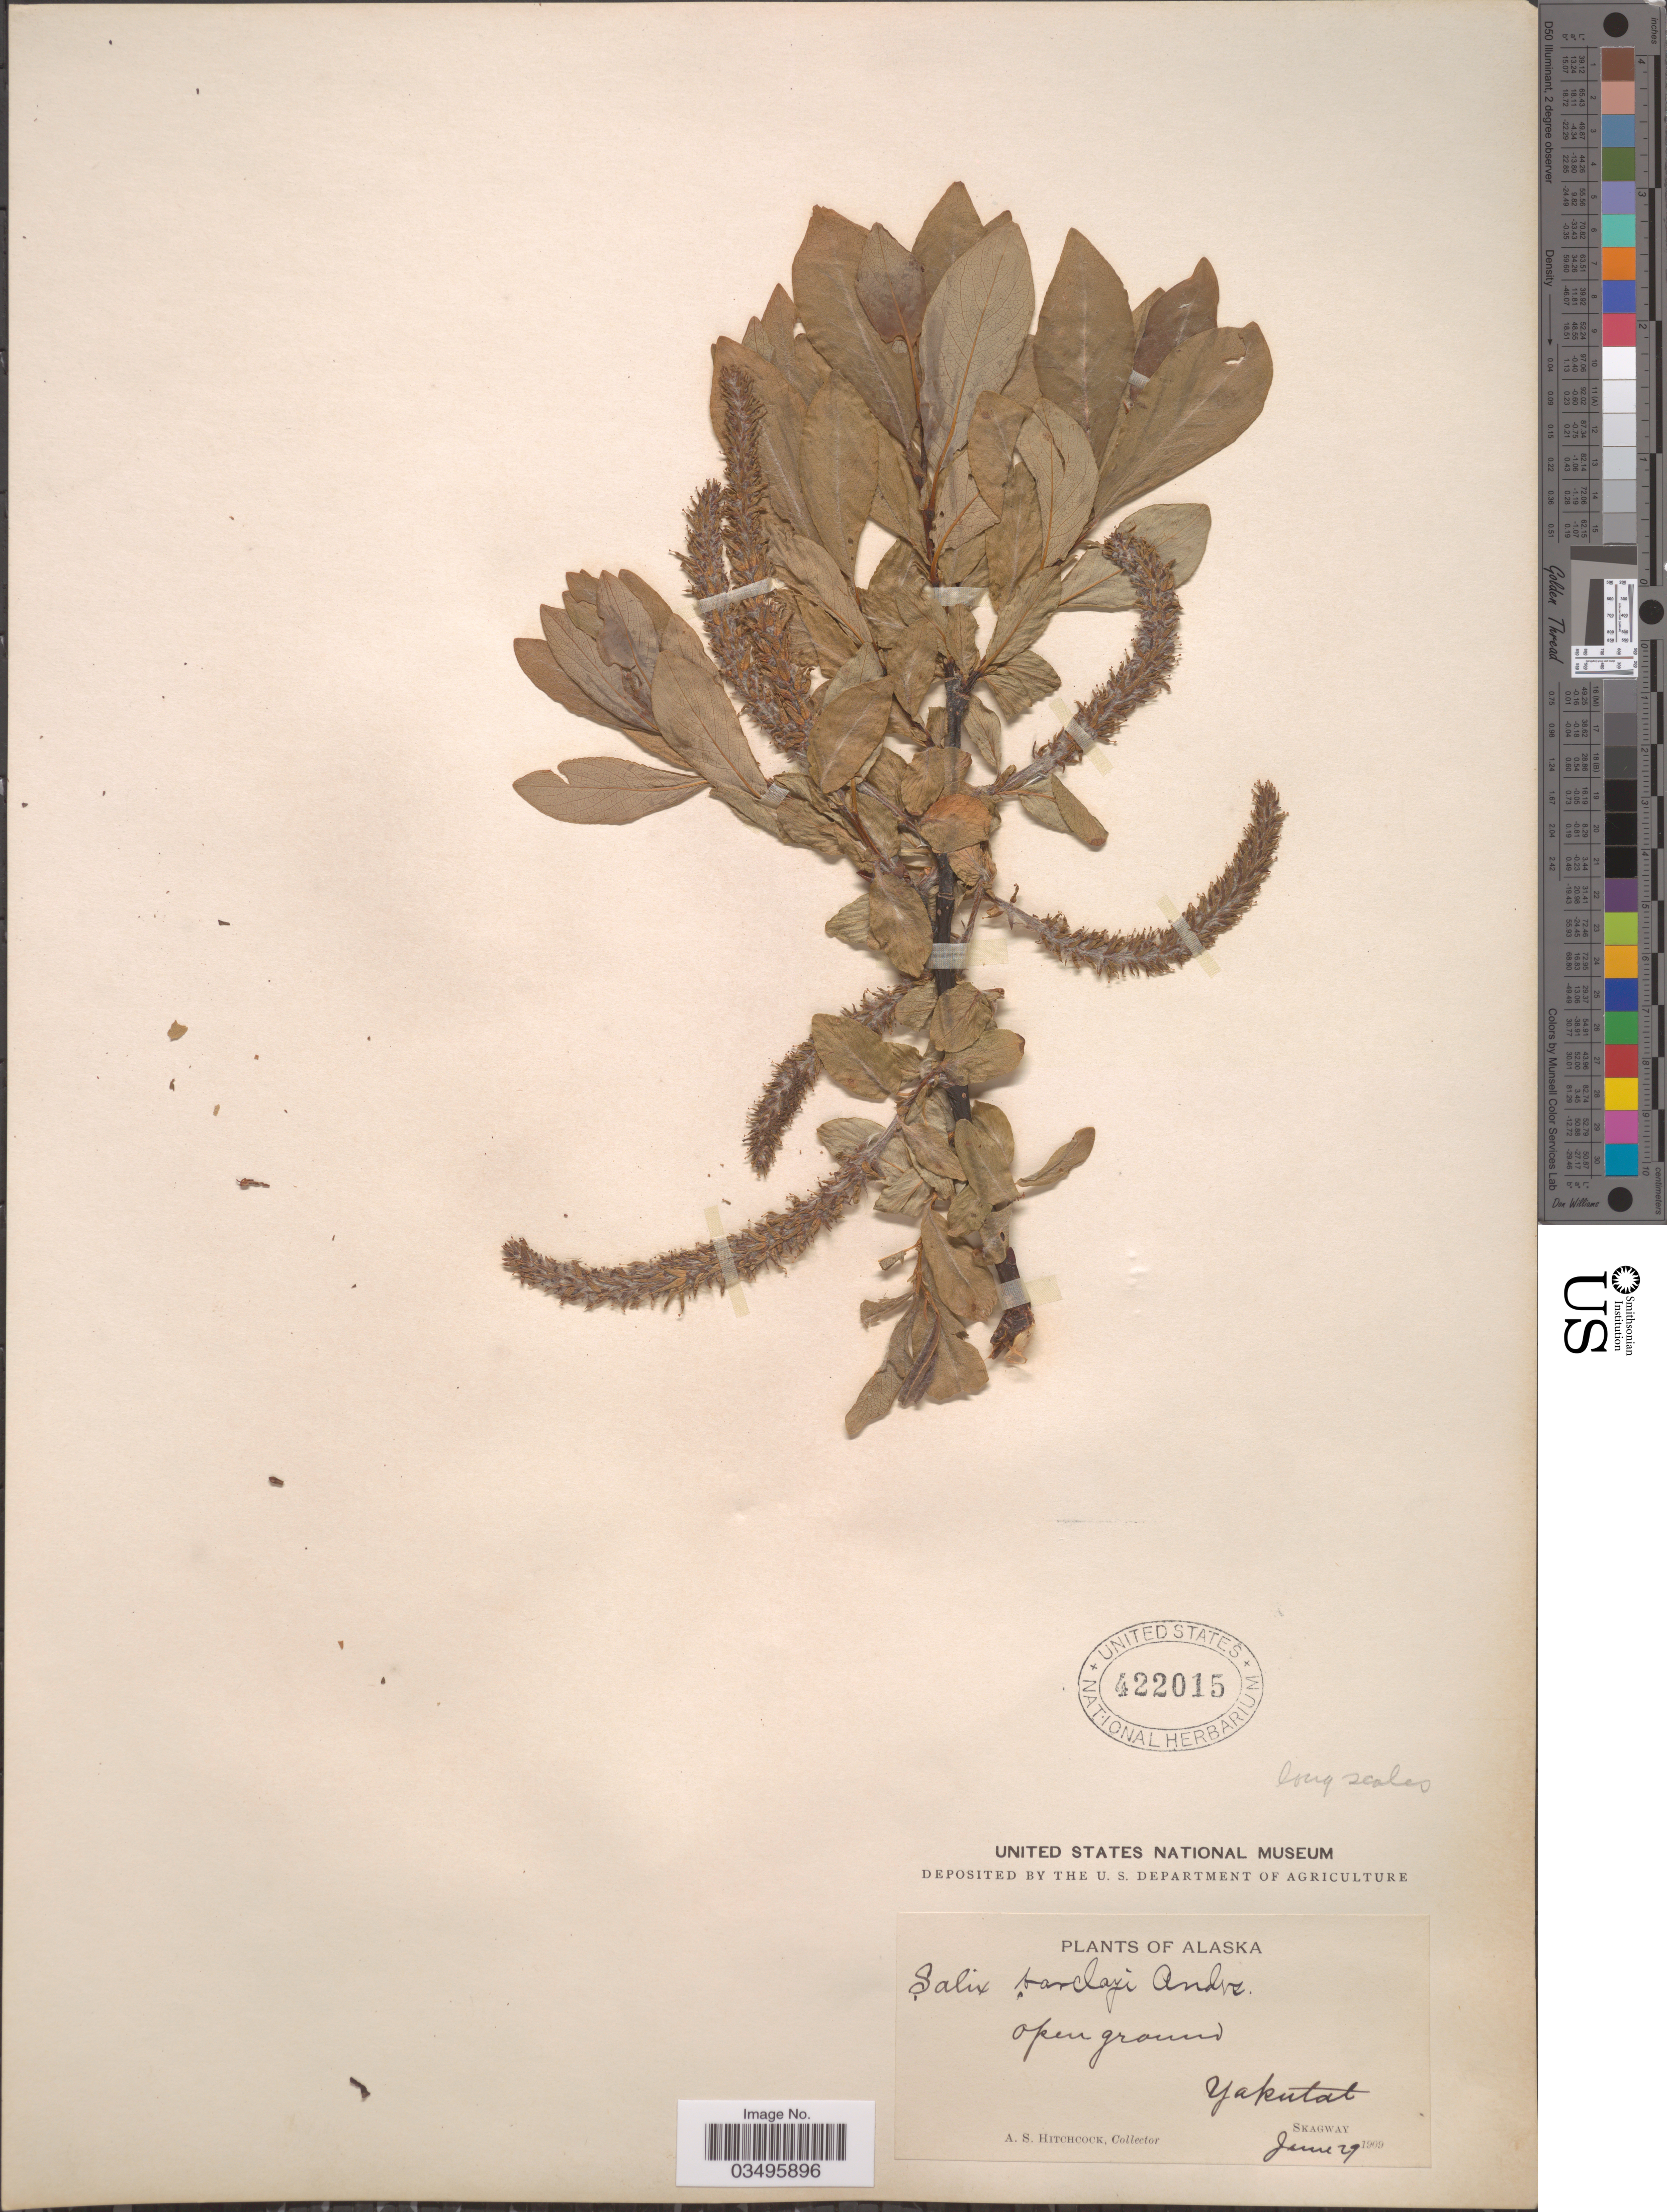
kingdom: Plantae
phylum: Tracheophyta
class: Magnoliopsida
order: Malpighiales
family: Salicaceae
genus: Salix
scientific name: Salix barclayi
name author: Andersson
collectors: A. S. Hitchcock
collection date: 1909-06-29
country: United States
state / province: Alaska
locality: Yakutat Skagway.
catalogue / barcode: US 422015